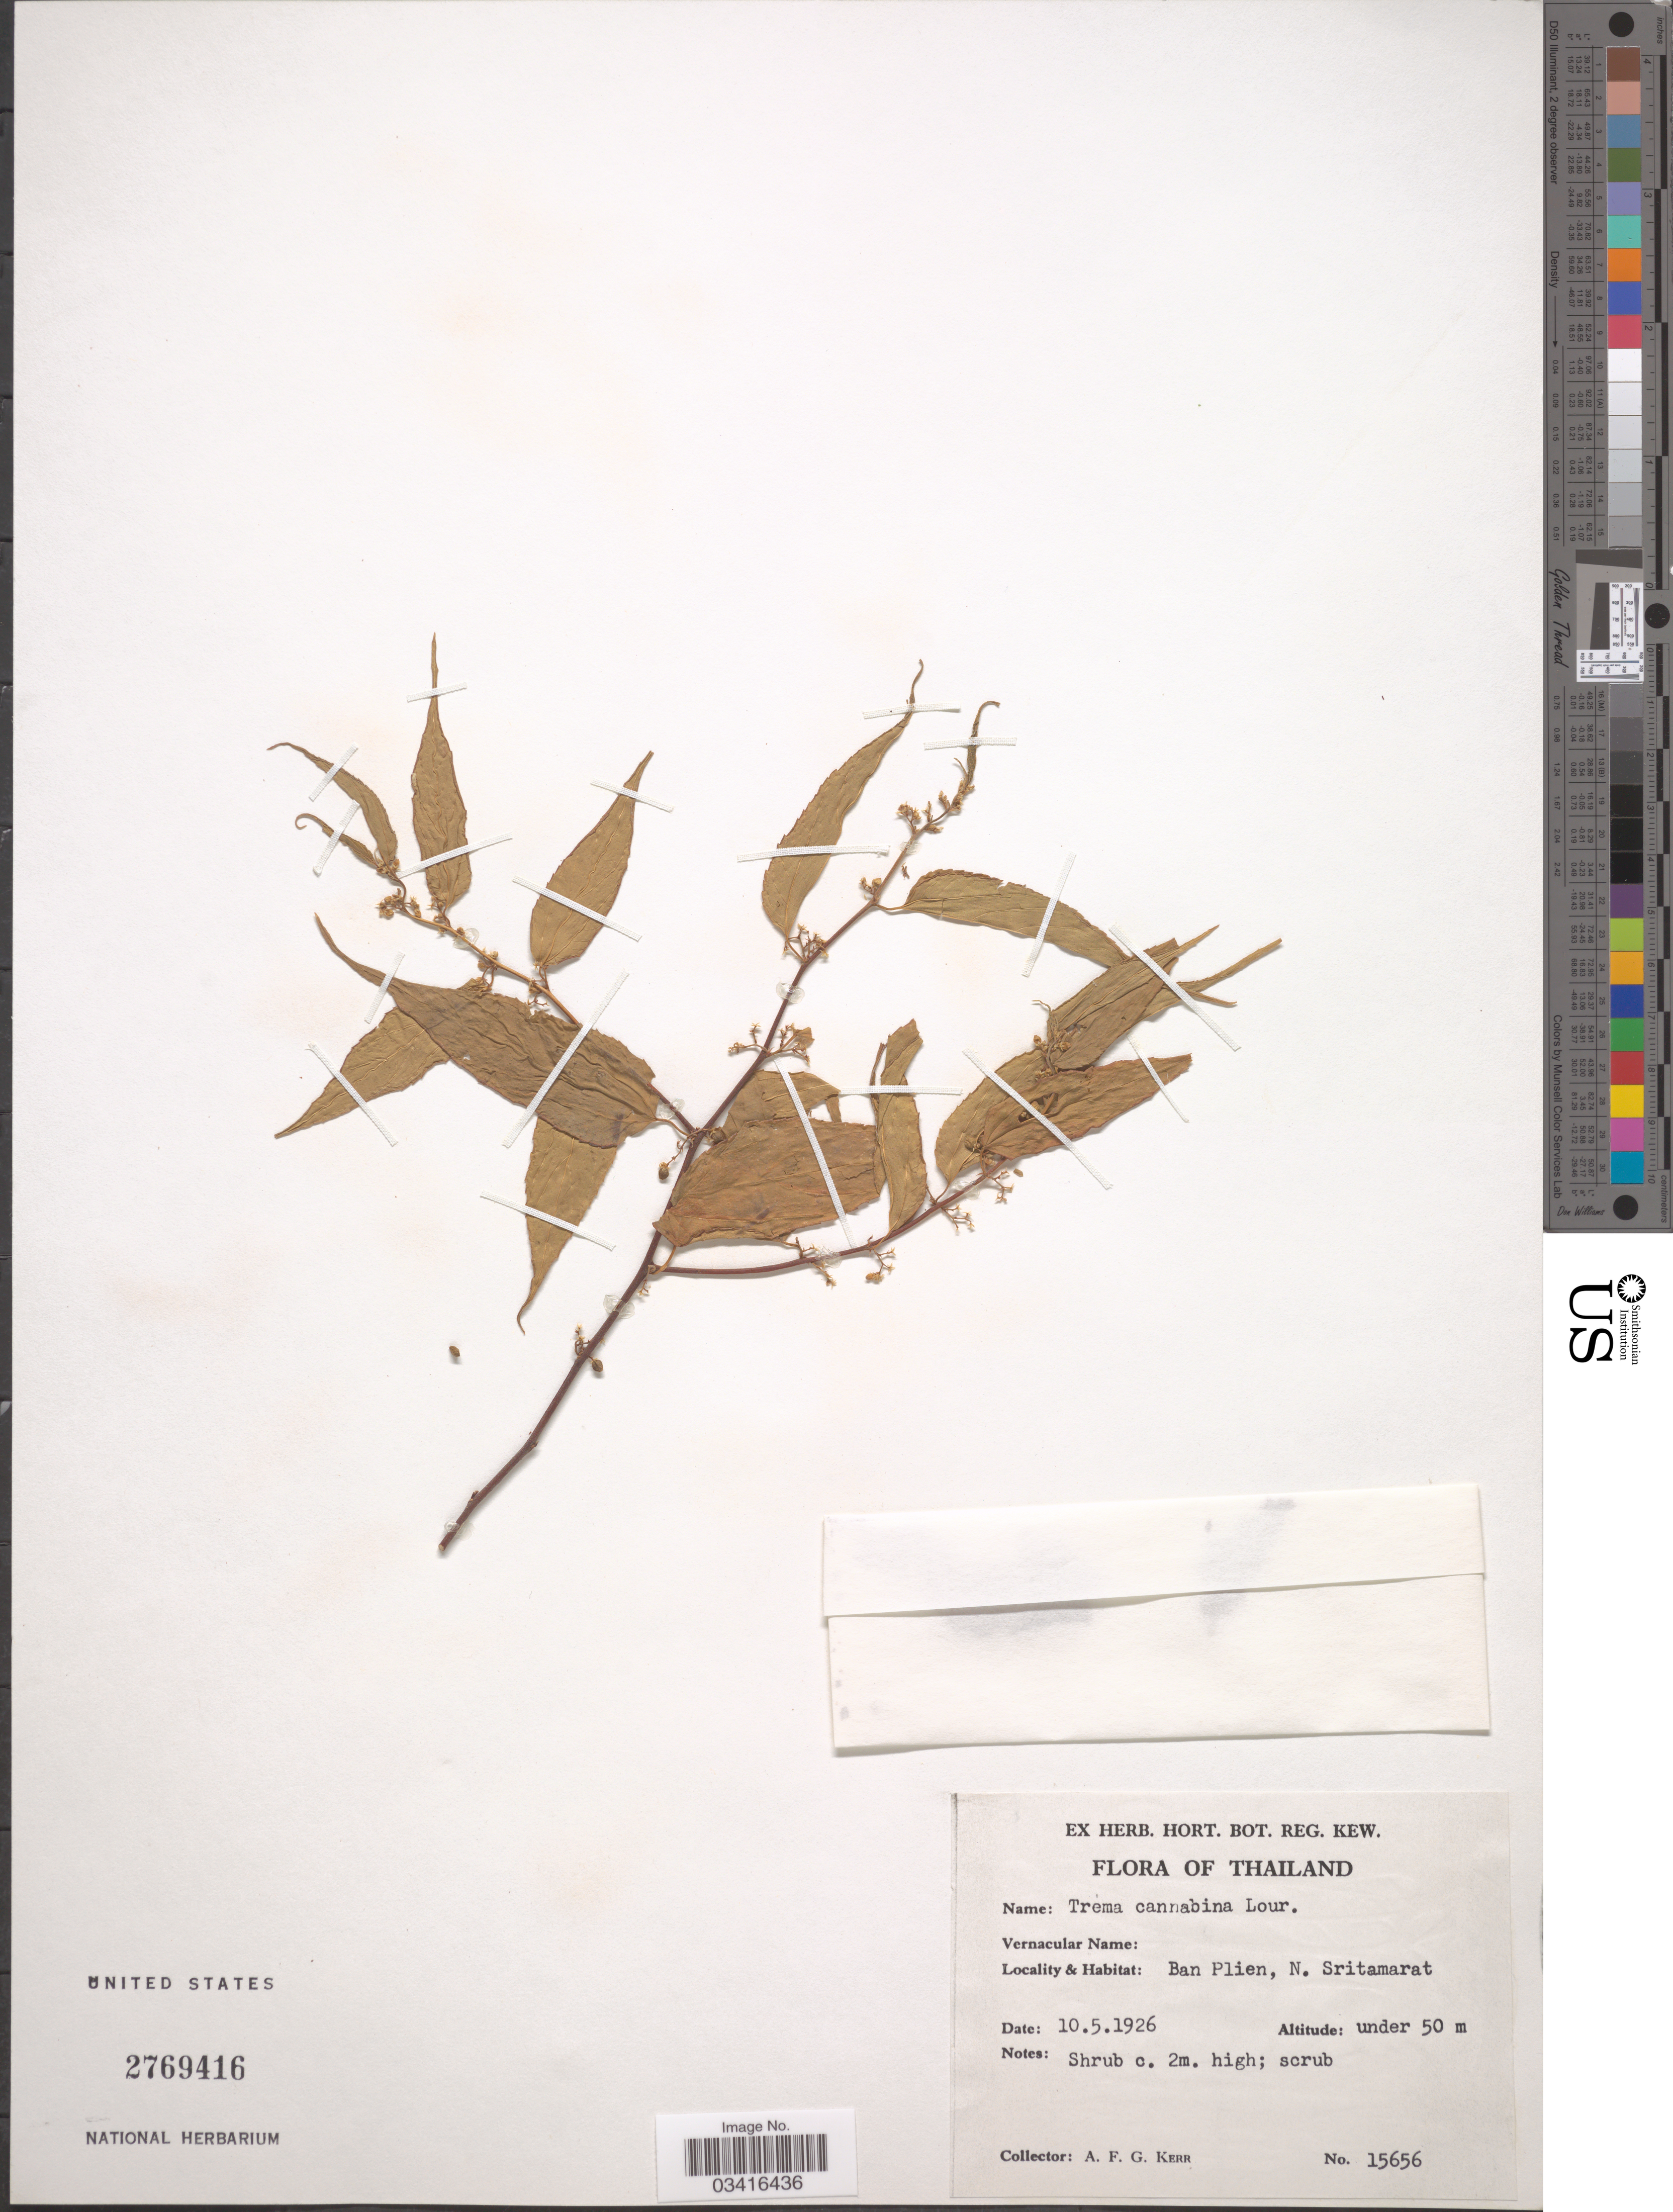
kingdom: Plantae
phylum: Tracheophyta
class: Magnoliopsida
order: Rosales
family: Cannabaceae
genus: Trema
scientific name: Trema cannabina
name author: Lour.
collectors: A. F. G. Kerr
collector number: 15656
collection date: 1926-05-10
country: Thailand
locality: Ban Plien, N. Sritamarat.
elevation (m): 50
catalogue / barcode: US 2769416